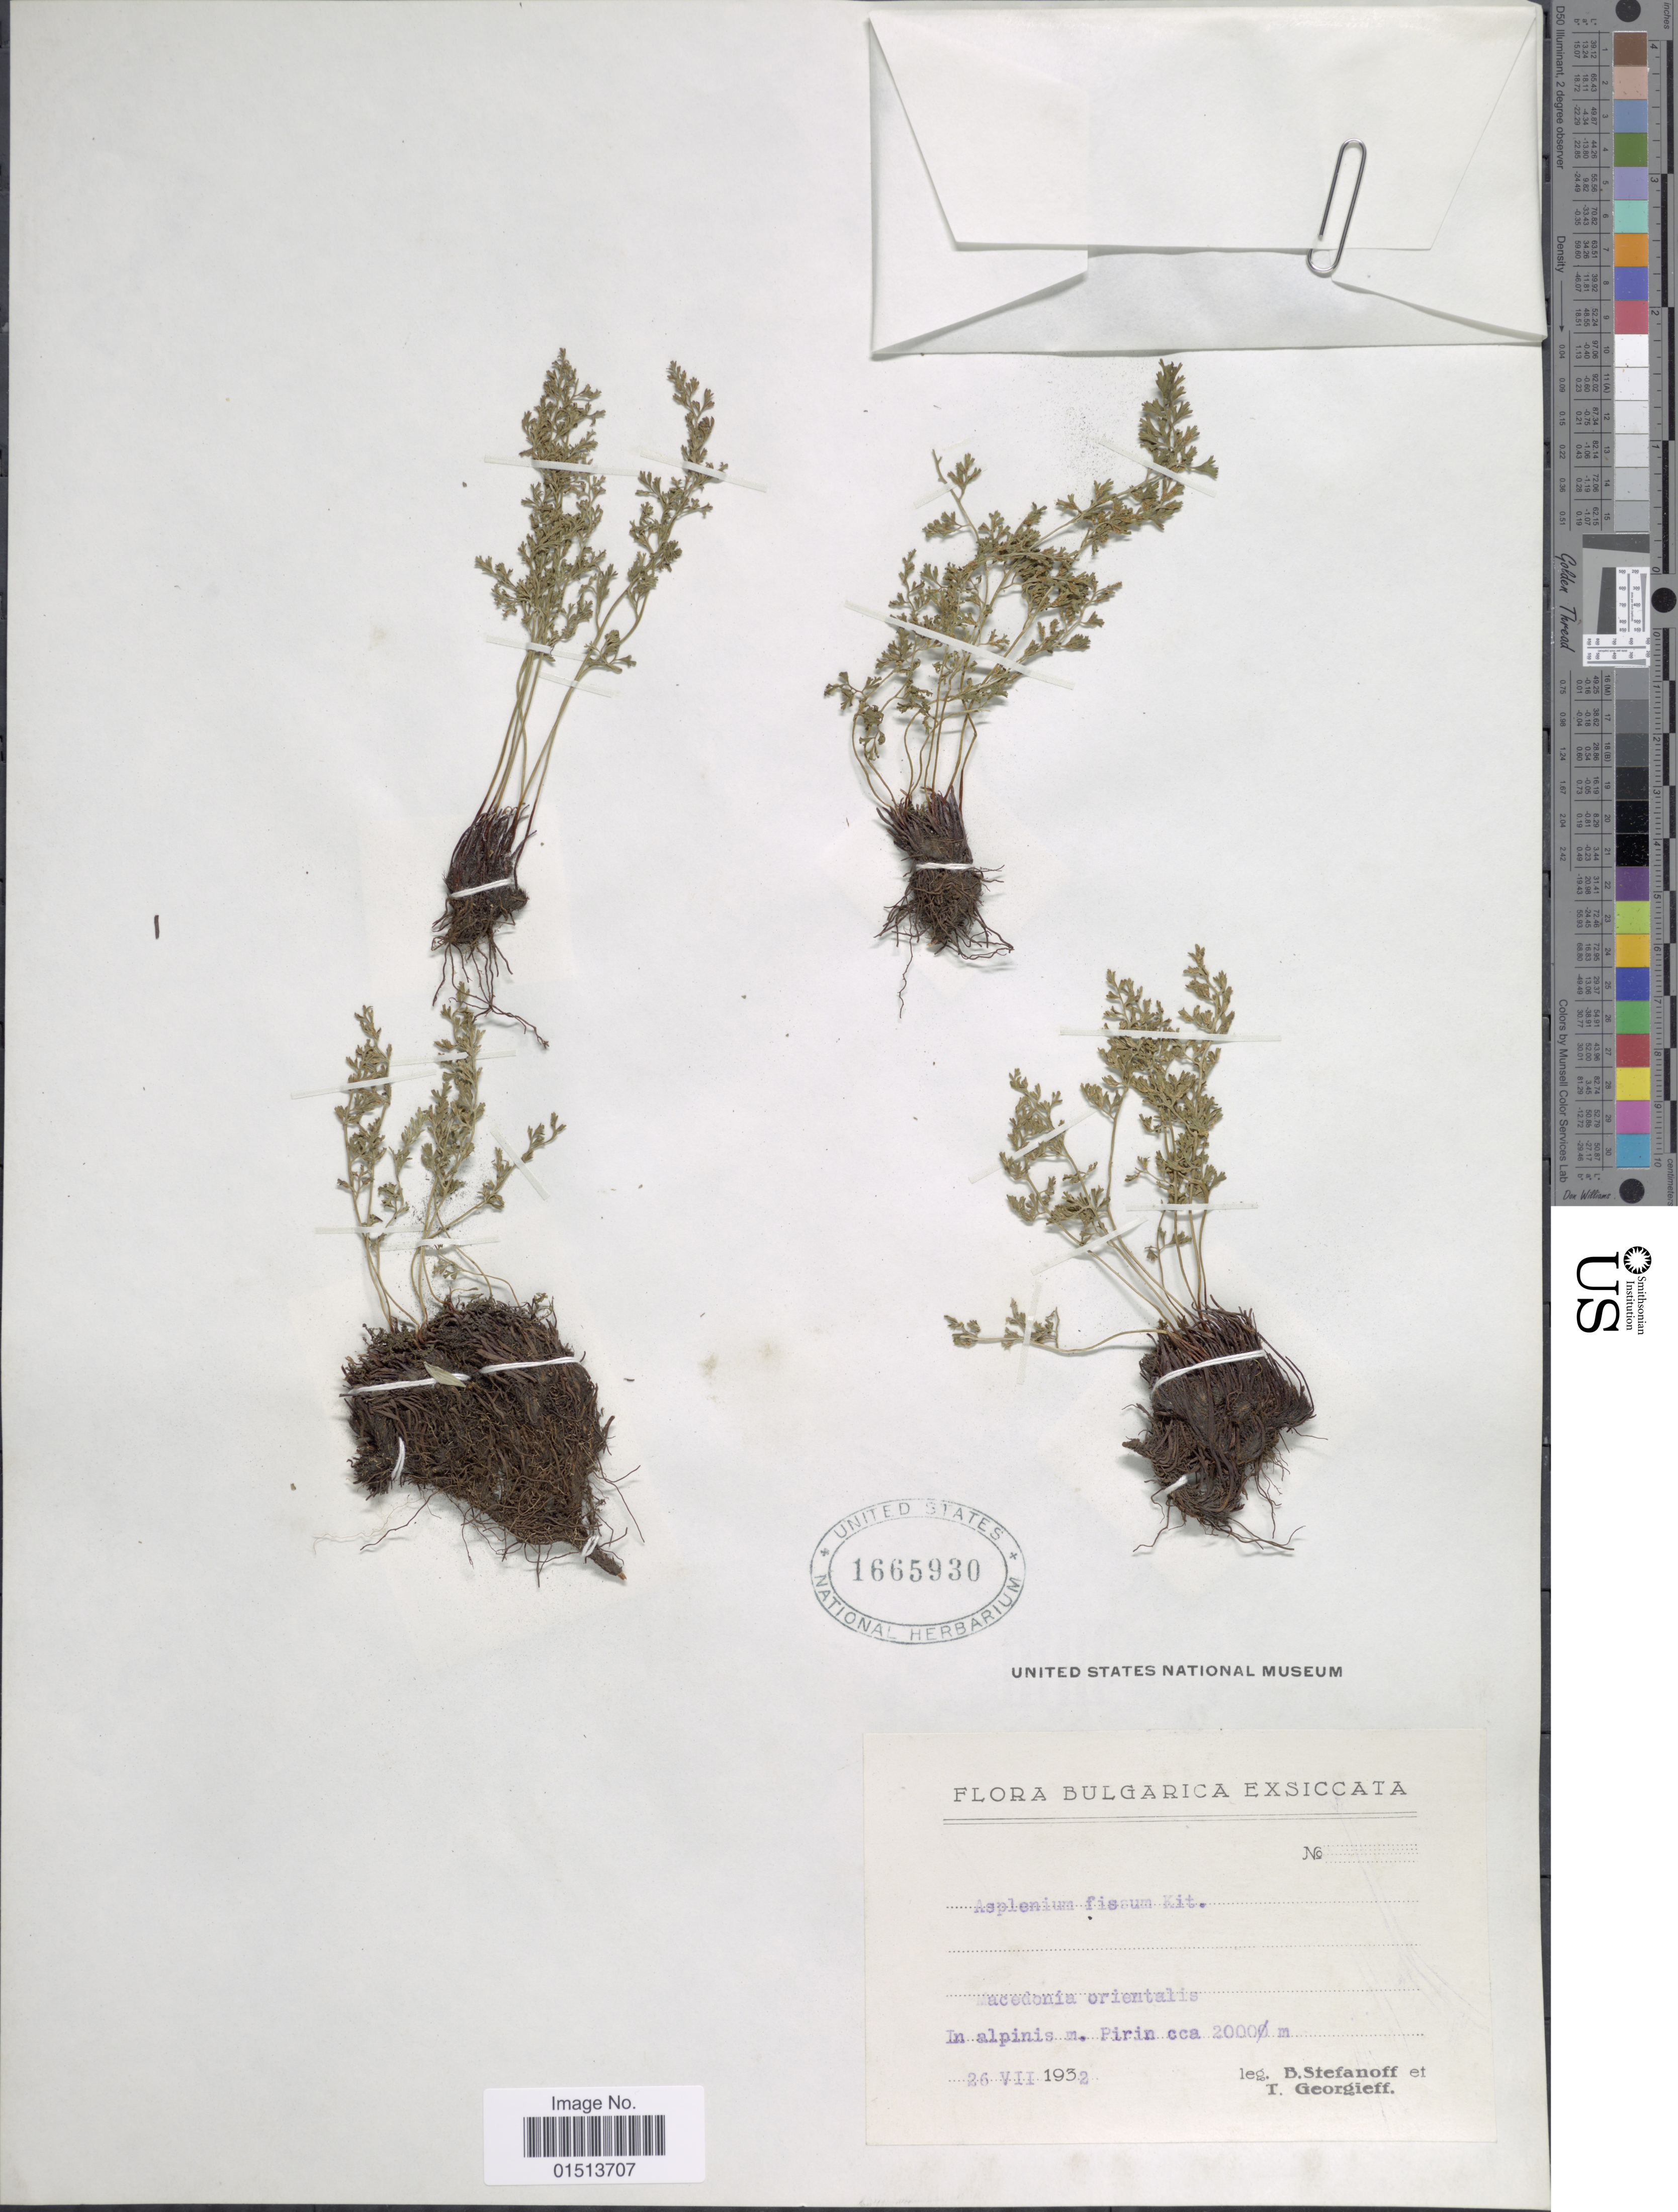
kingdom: Plantae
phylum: Tracheophyta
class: Polypodiopsida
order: Polypodiales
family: Aspleniaceae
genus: Asplenium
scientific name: Asplenium fissum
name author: Willd.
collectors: B. Stefanoff & T. Georgieff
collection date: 1932-07-26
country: Bulgaria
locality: Acedonia orientalis, in alpinis m. Pirin.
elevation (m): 2000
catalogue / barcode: US 1665930